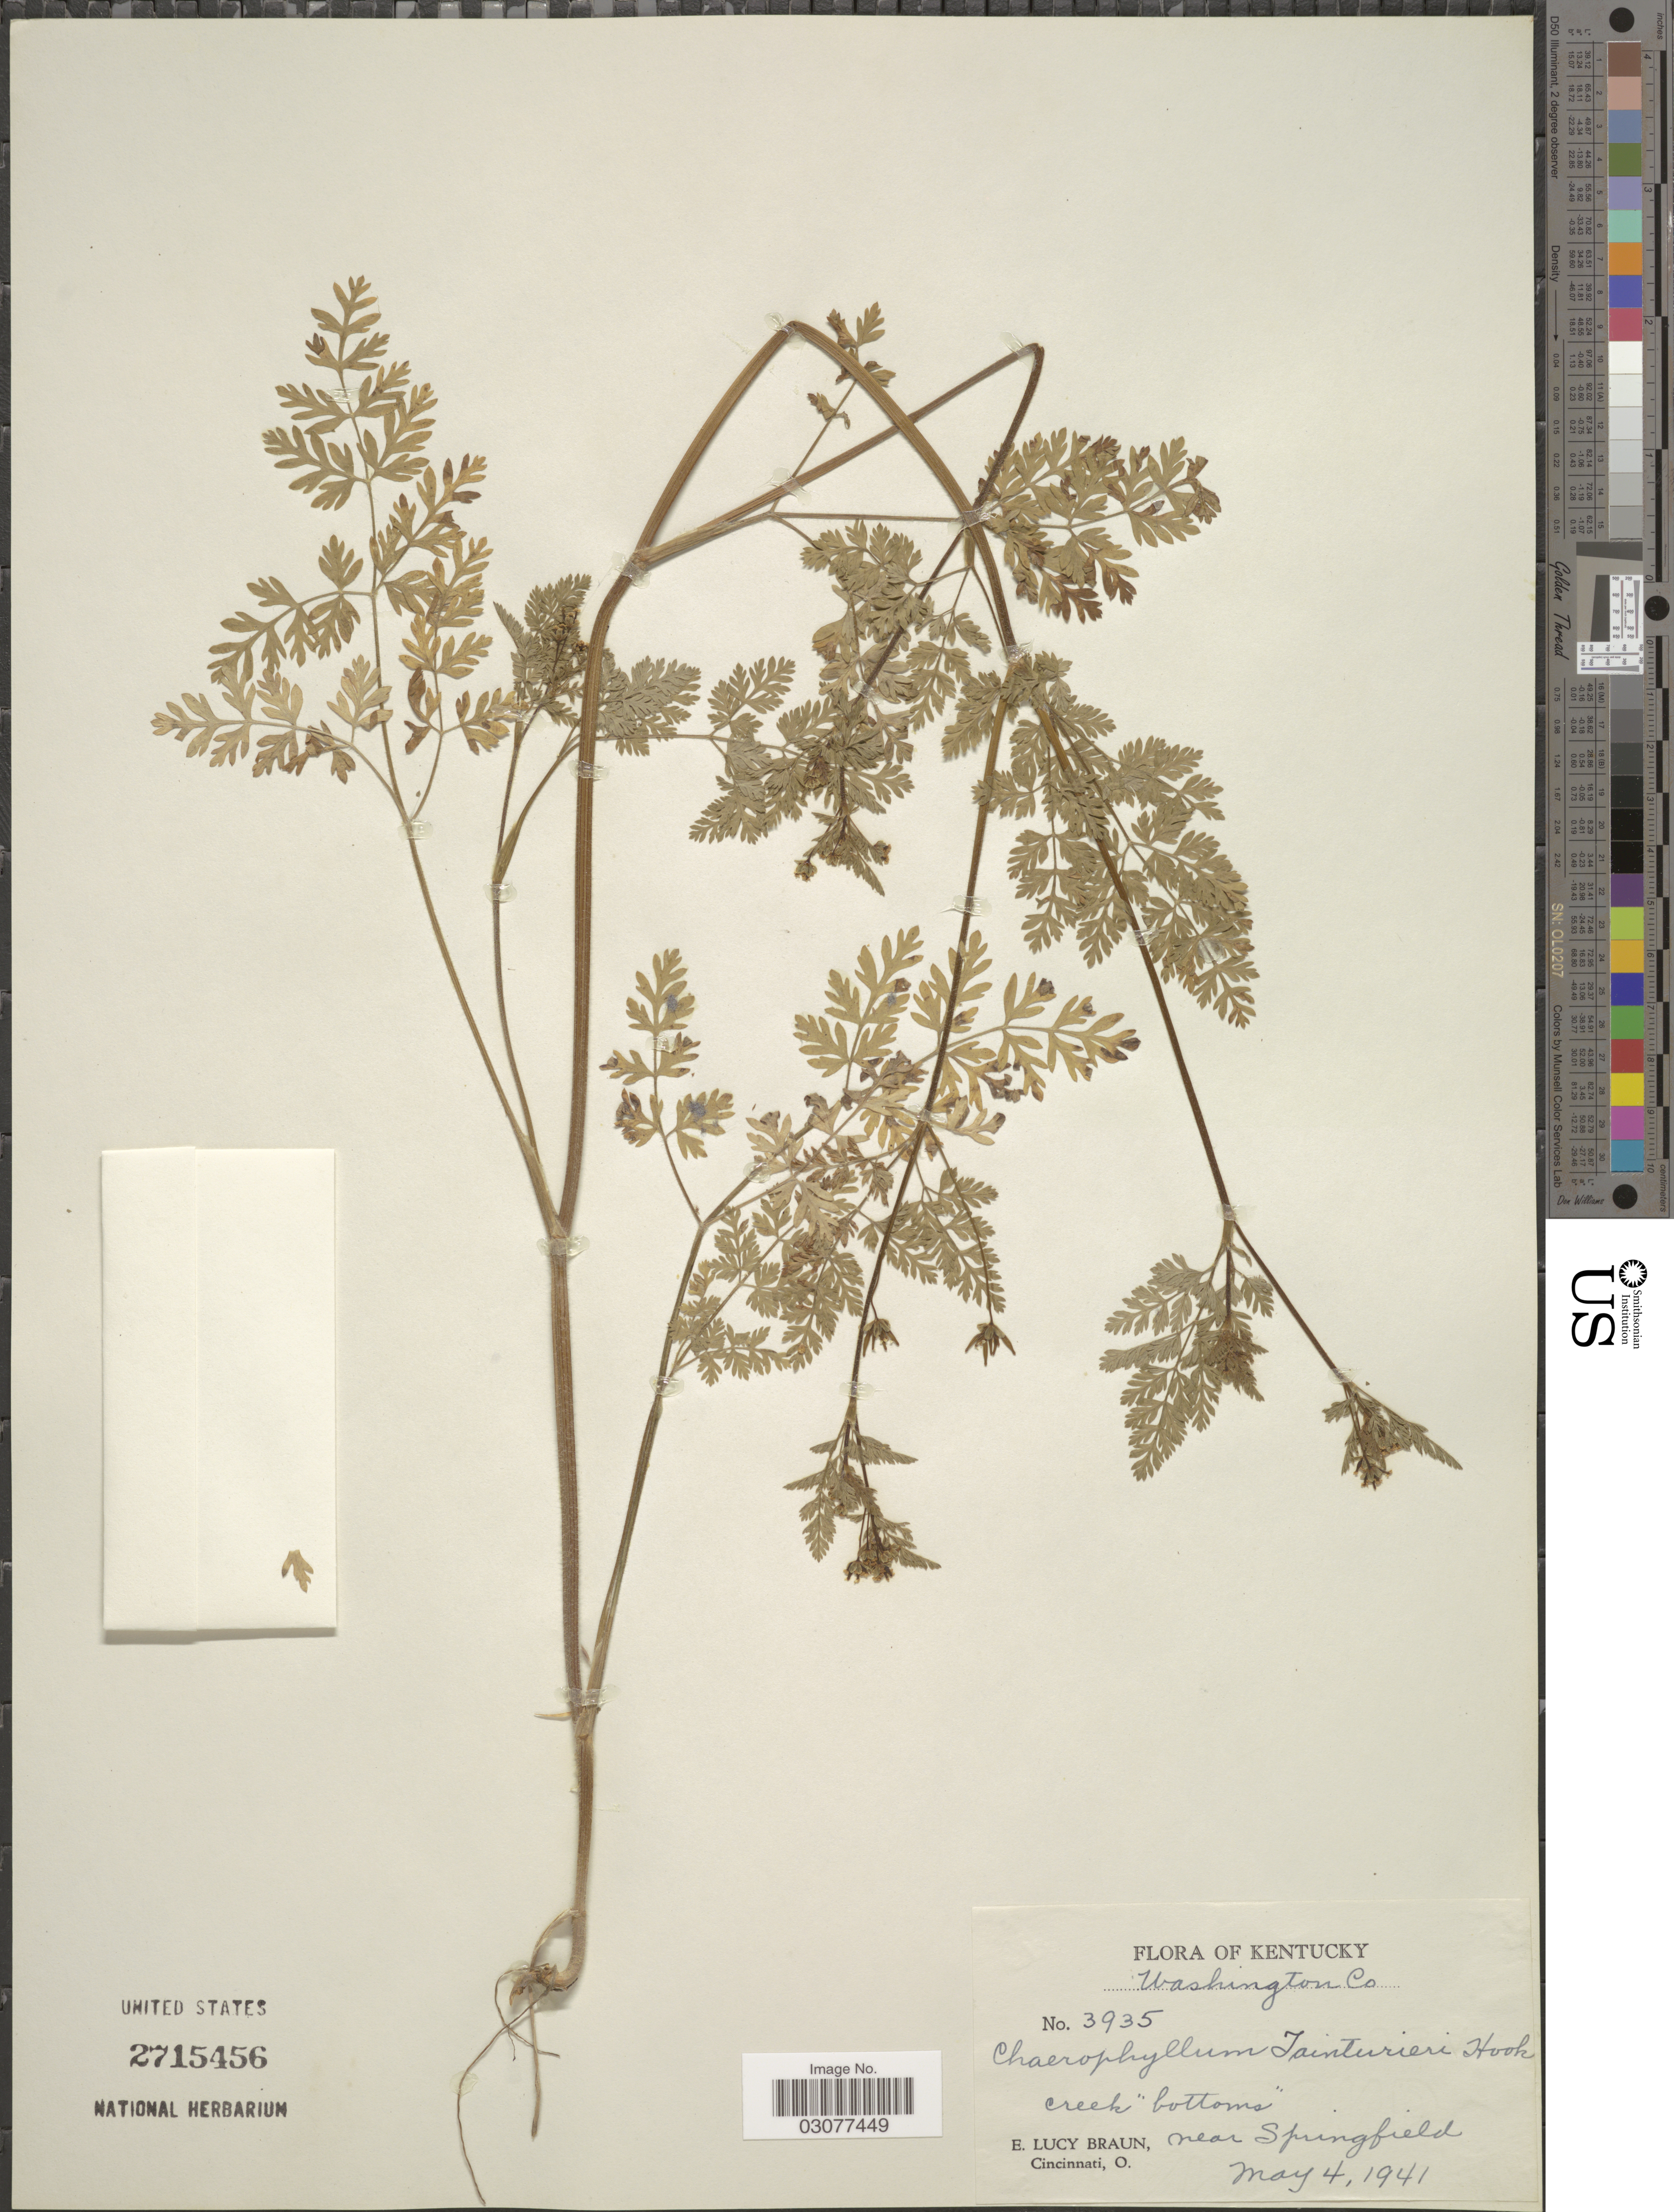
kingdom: Plantae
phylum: Tracheophyta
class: Magnoliopsida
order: Apiales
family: Apiaceae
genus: Chaerophyllum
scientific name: Chaerophyllum tainturieri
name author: Hook.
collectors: E. L. Braun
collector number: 3935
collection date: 1941-05-04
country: United States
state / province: Kentucky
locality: Washington Co., creek "bottoms" near Springfield.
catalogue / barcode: US 2715456